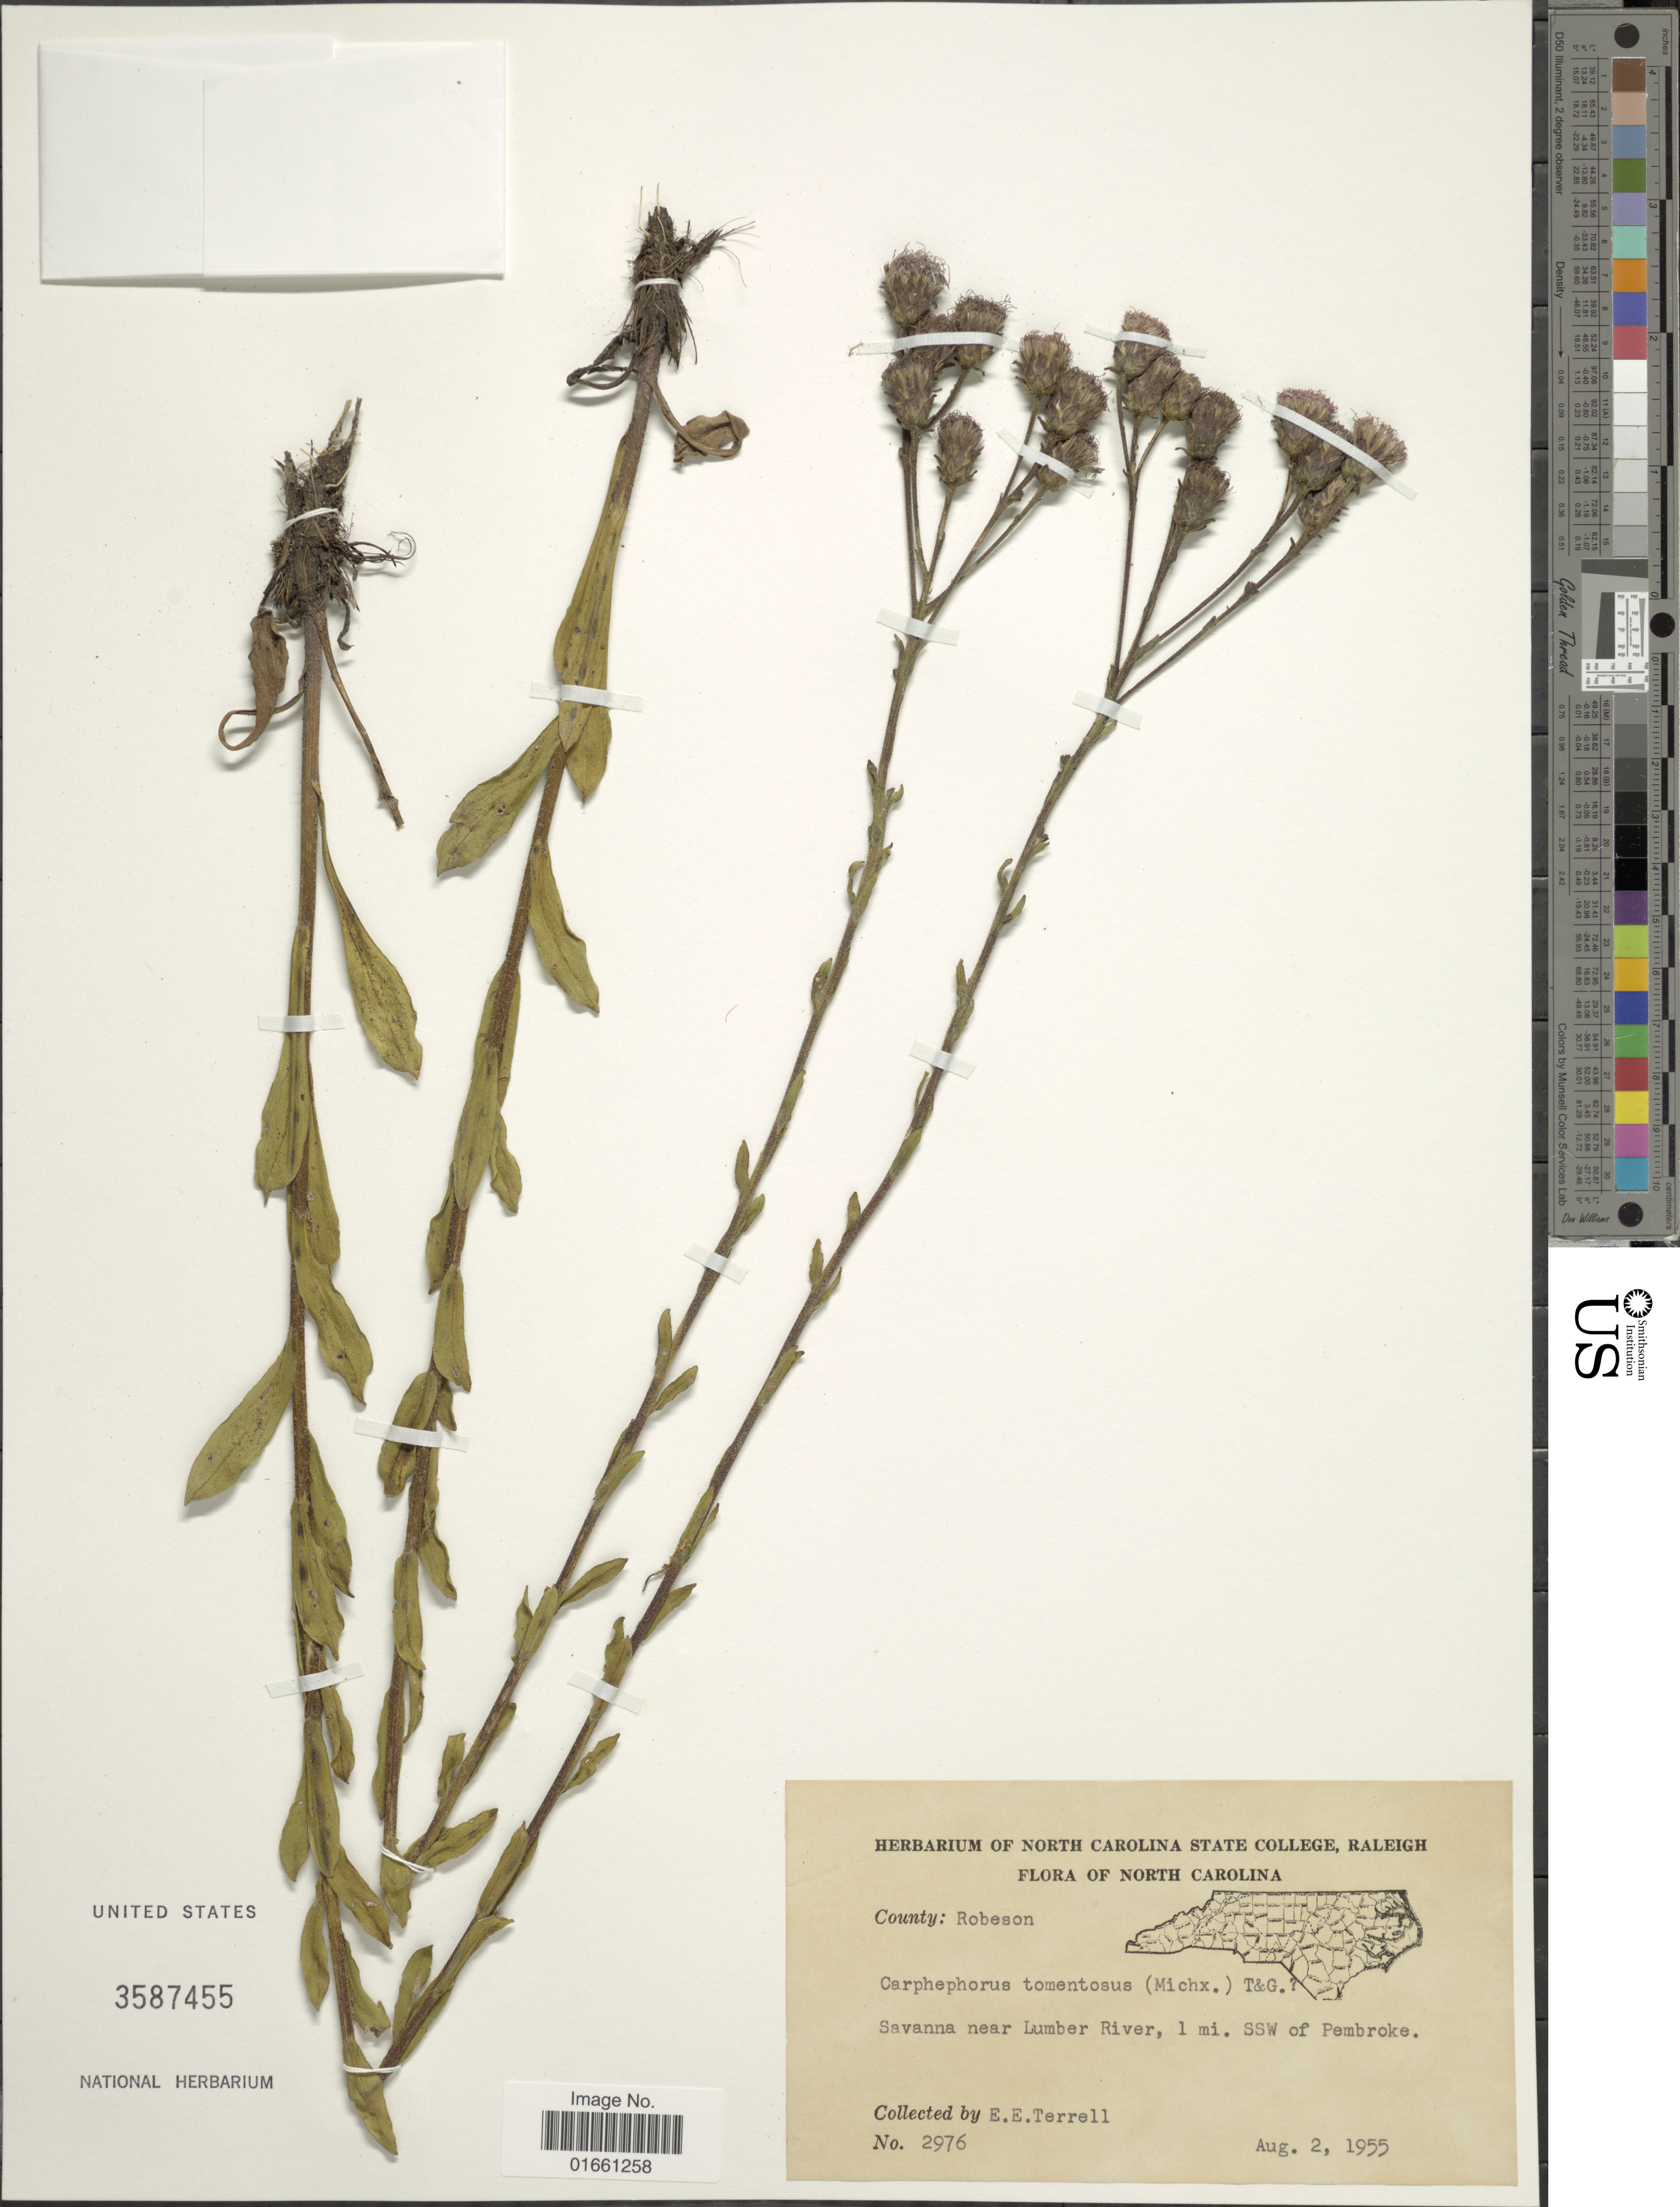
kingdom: Plantae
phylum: Tracheophyta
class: Magnoliopsida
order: Asterales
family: Asteraceae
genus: Carphephorus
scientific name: Carphephorus tomentosus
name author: (Michaux) Torr. & A. Gray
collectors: E. Terrel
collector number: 2976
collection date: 1955-08-02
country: United States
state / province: North Carolina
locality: Savanna near lumber River, 1 mi SSW of Pembroke.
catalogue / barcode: US 3587455